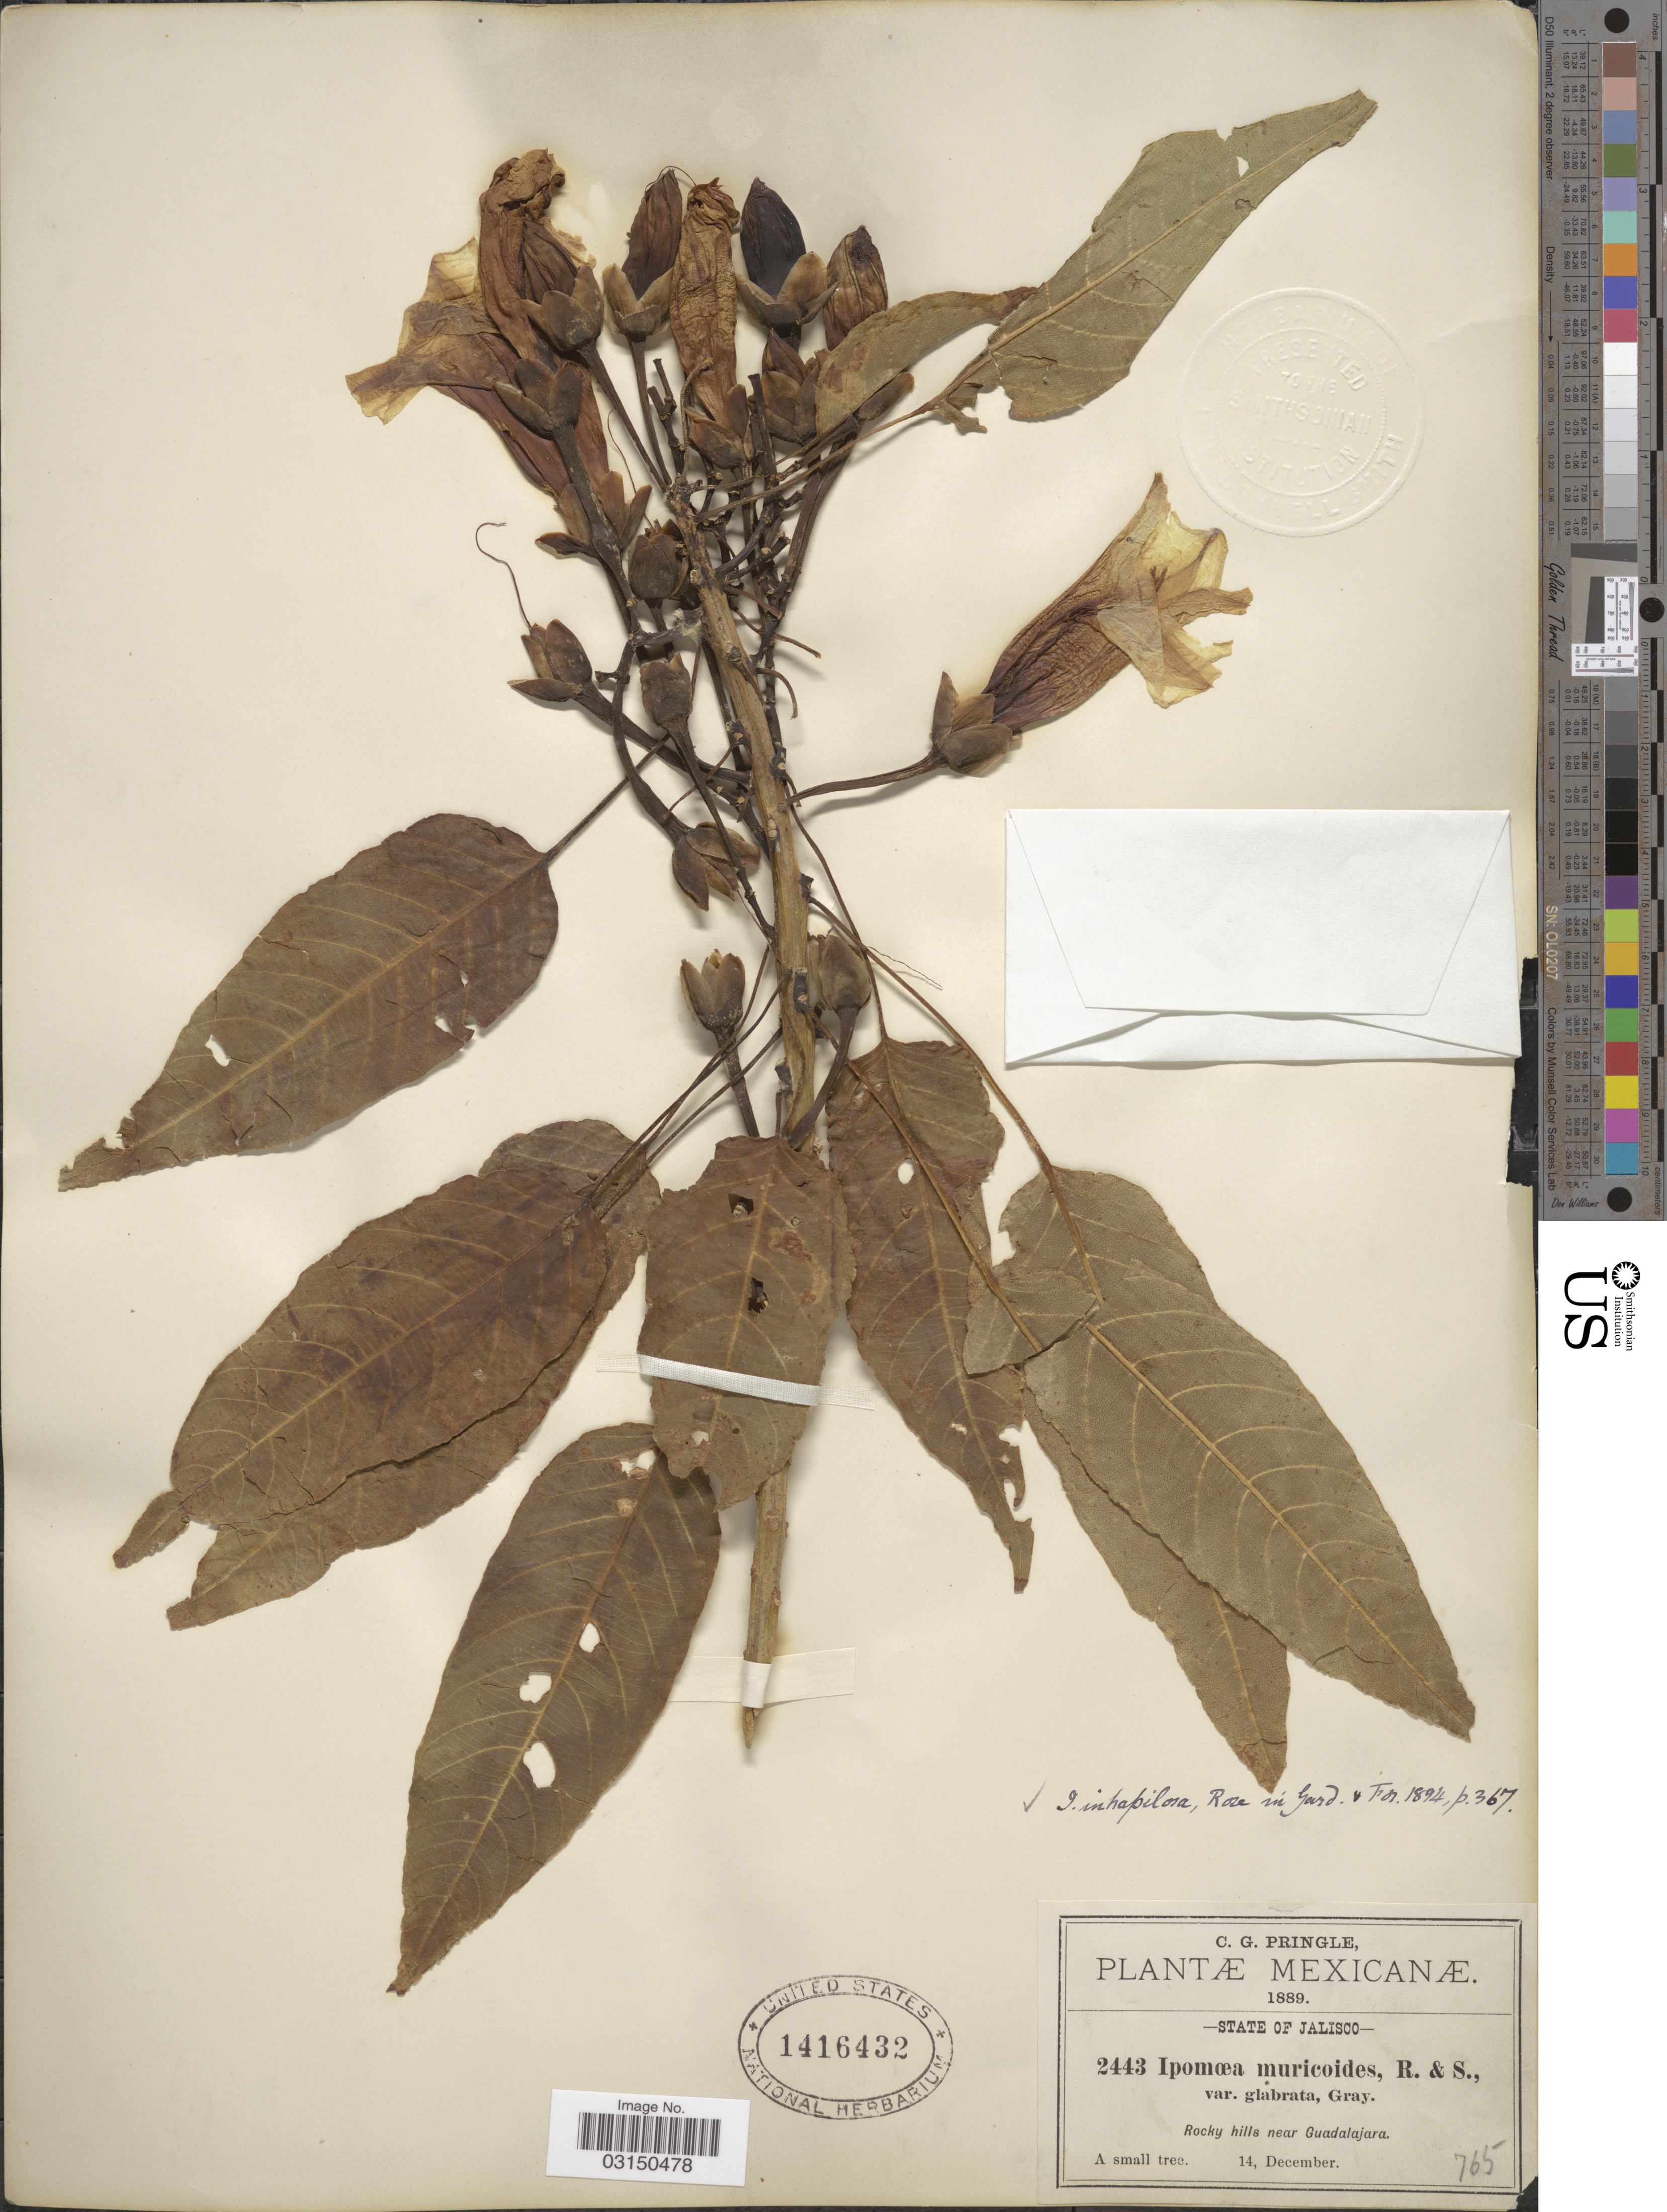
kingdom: Plantae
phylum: Tracheophyta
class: Magnoliopsida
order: Solanales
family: Convolvulaceae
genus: Ipomoea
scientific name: Ipomoea intrapilosa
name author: Rose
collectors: C. G. Pringle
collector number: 2443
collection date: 1889-12-14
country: Mexico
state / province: Jalisco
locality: State of Jalisco. Rocky hills near Guadalajara.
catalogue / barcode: US 1416432